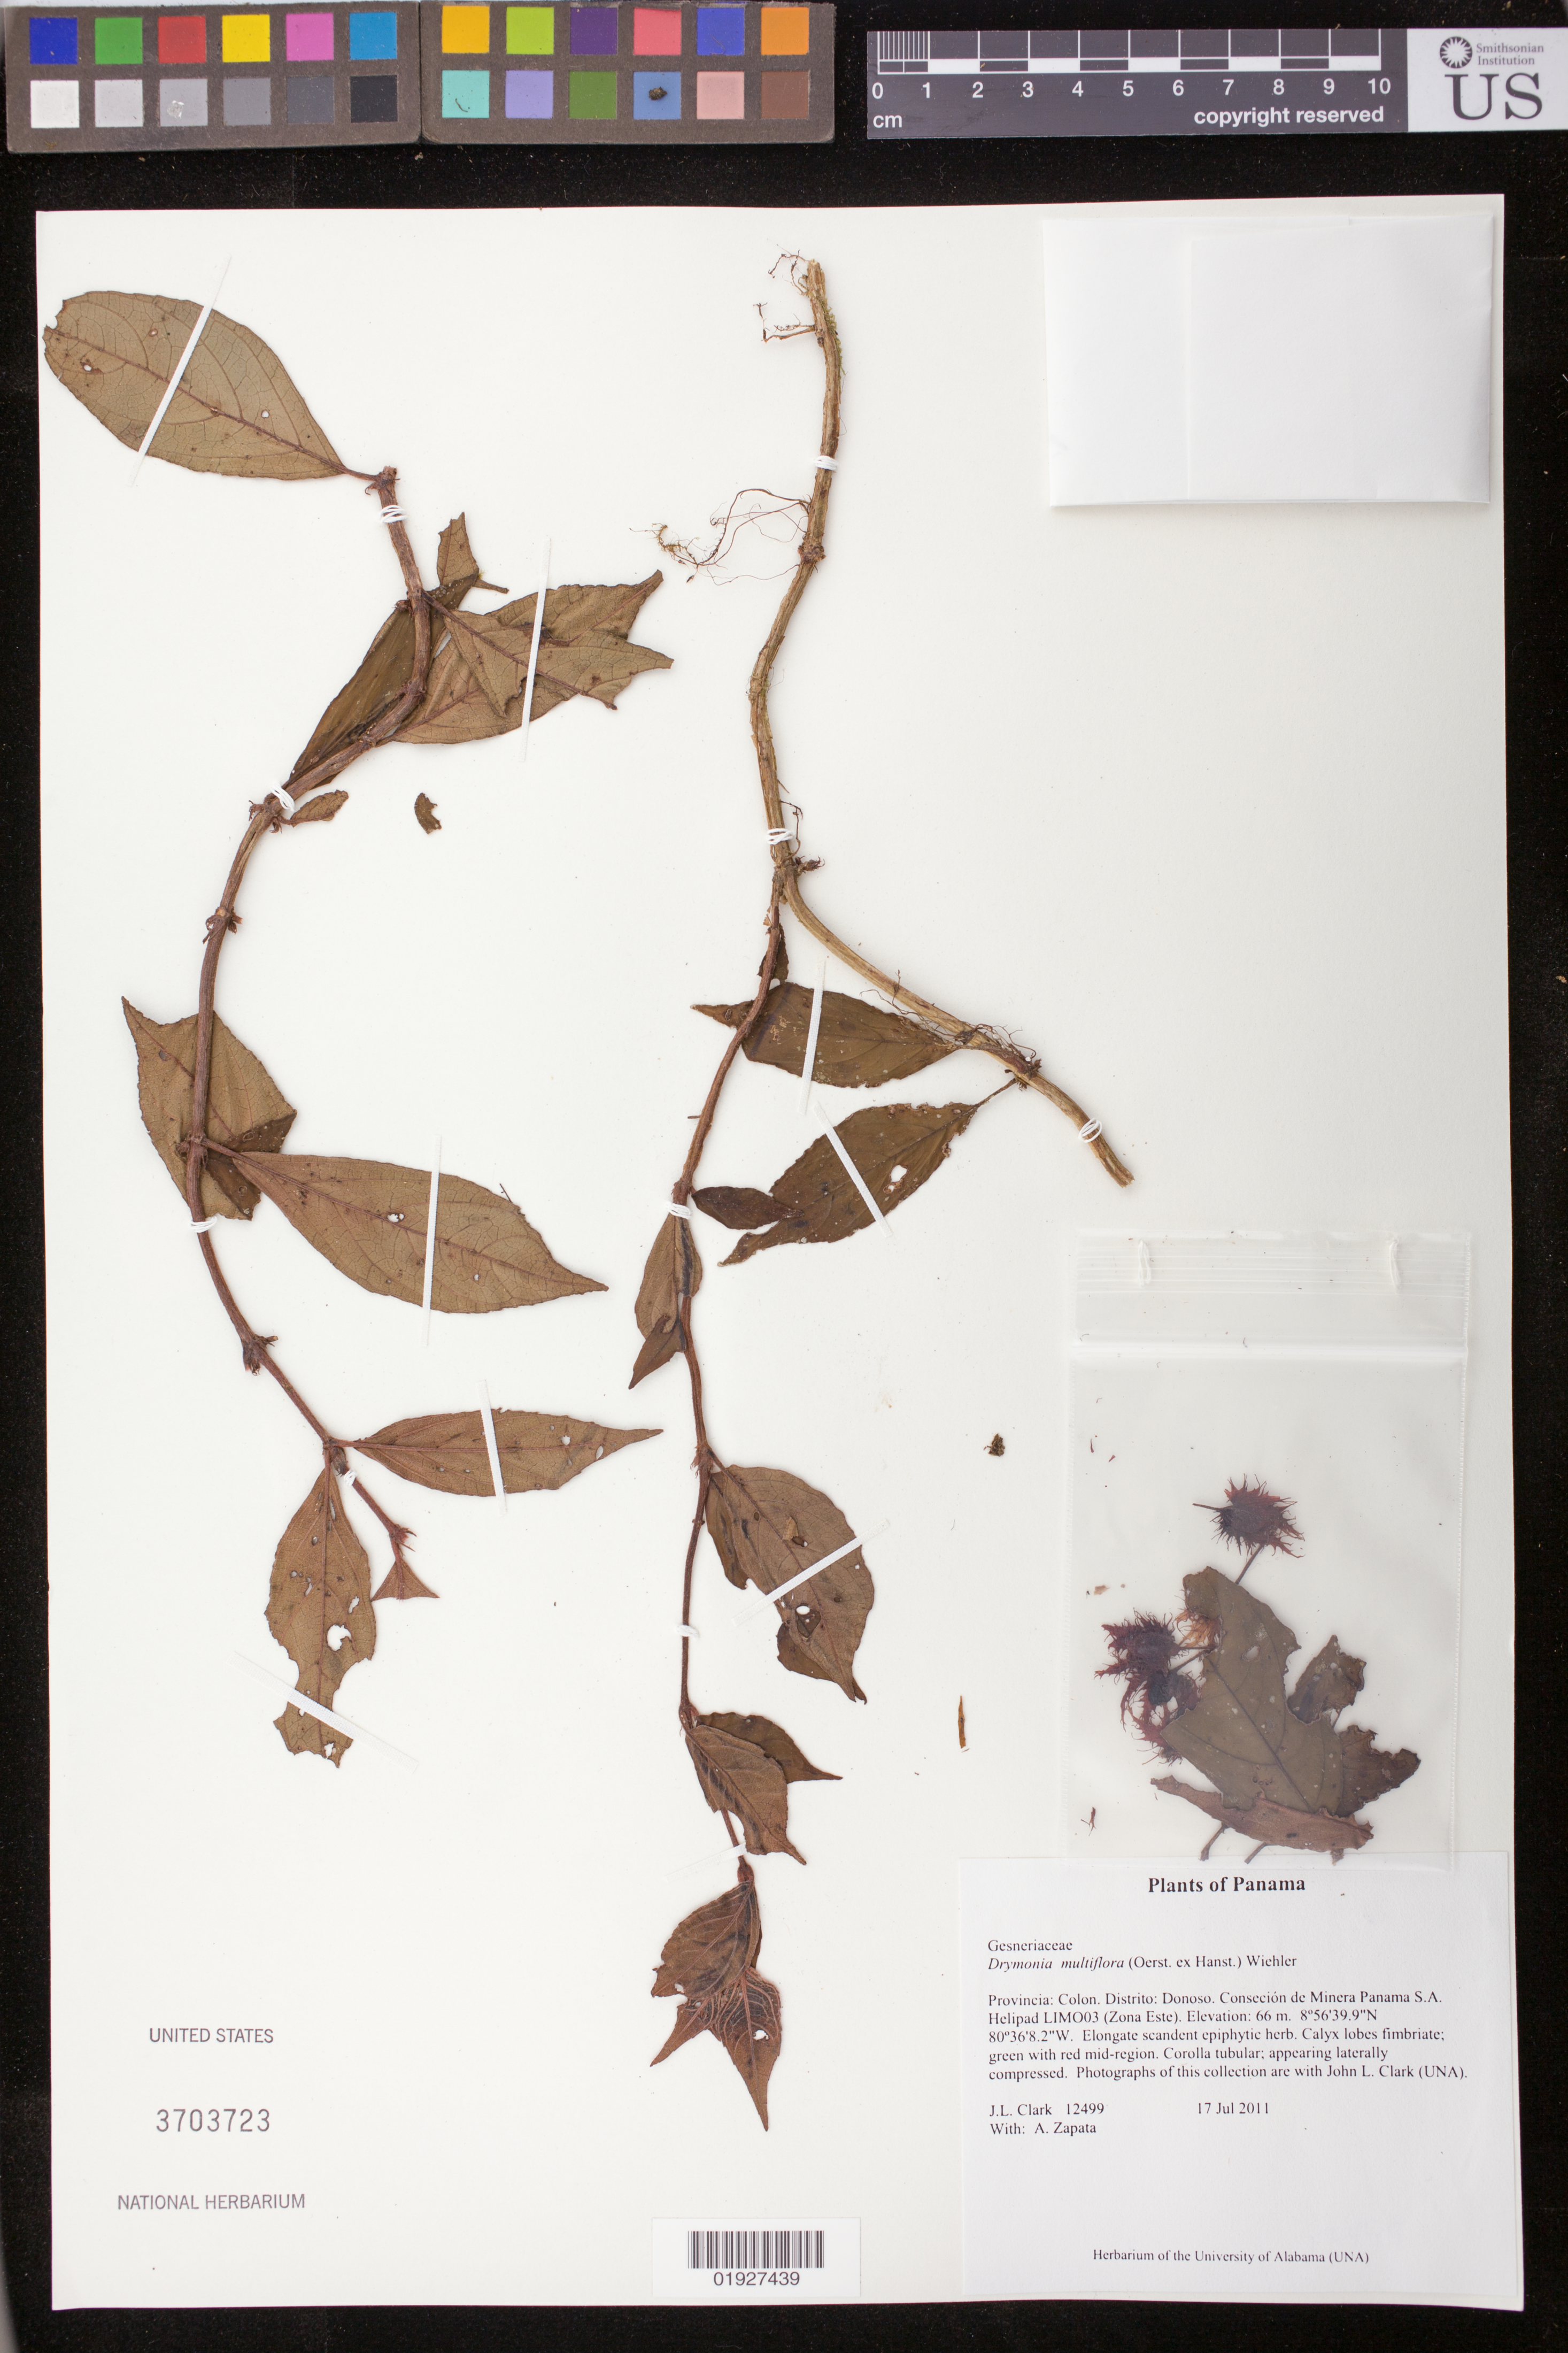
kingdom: Plantae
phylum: Tracheophyta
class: Magnoliopsida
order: Lamiales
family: Gesneriaceae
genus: Drymonia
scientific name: Drymonia multiflora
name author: (Oerst. ex Hanst.) Wiehler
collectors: J. L. Clark & A. Zapata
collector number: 12499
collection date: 2011-07-17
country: Panama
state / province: Colón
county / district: Donoso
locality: Consecion de Minera Panama S.A. Helipad LIM003 (Zona Este)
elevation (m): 66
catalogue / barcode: US 3703723